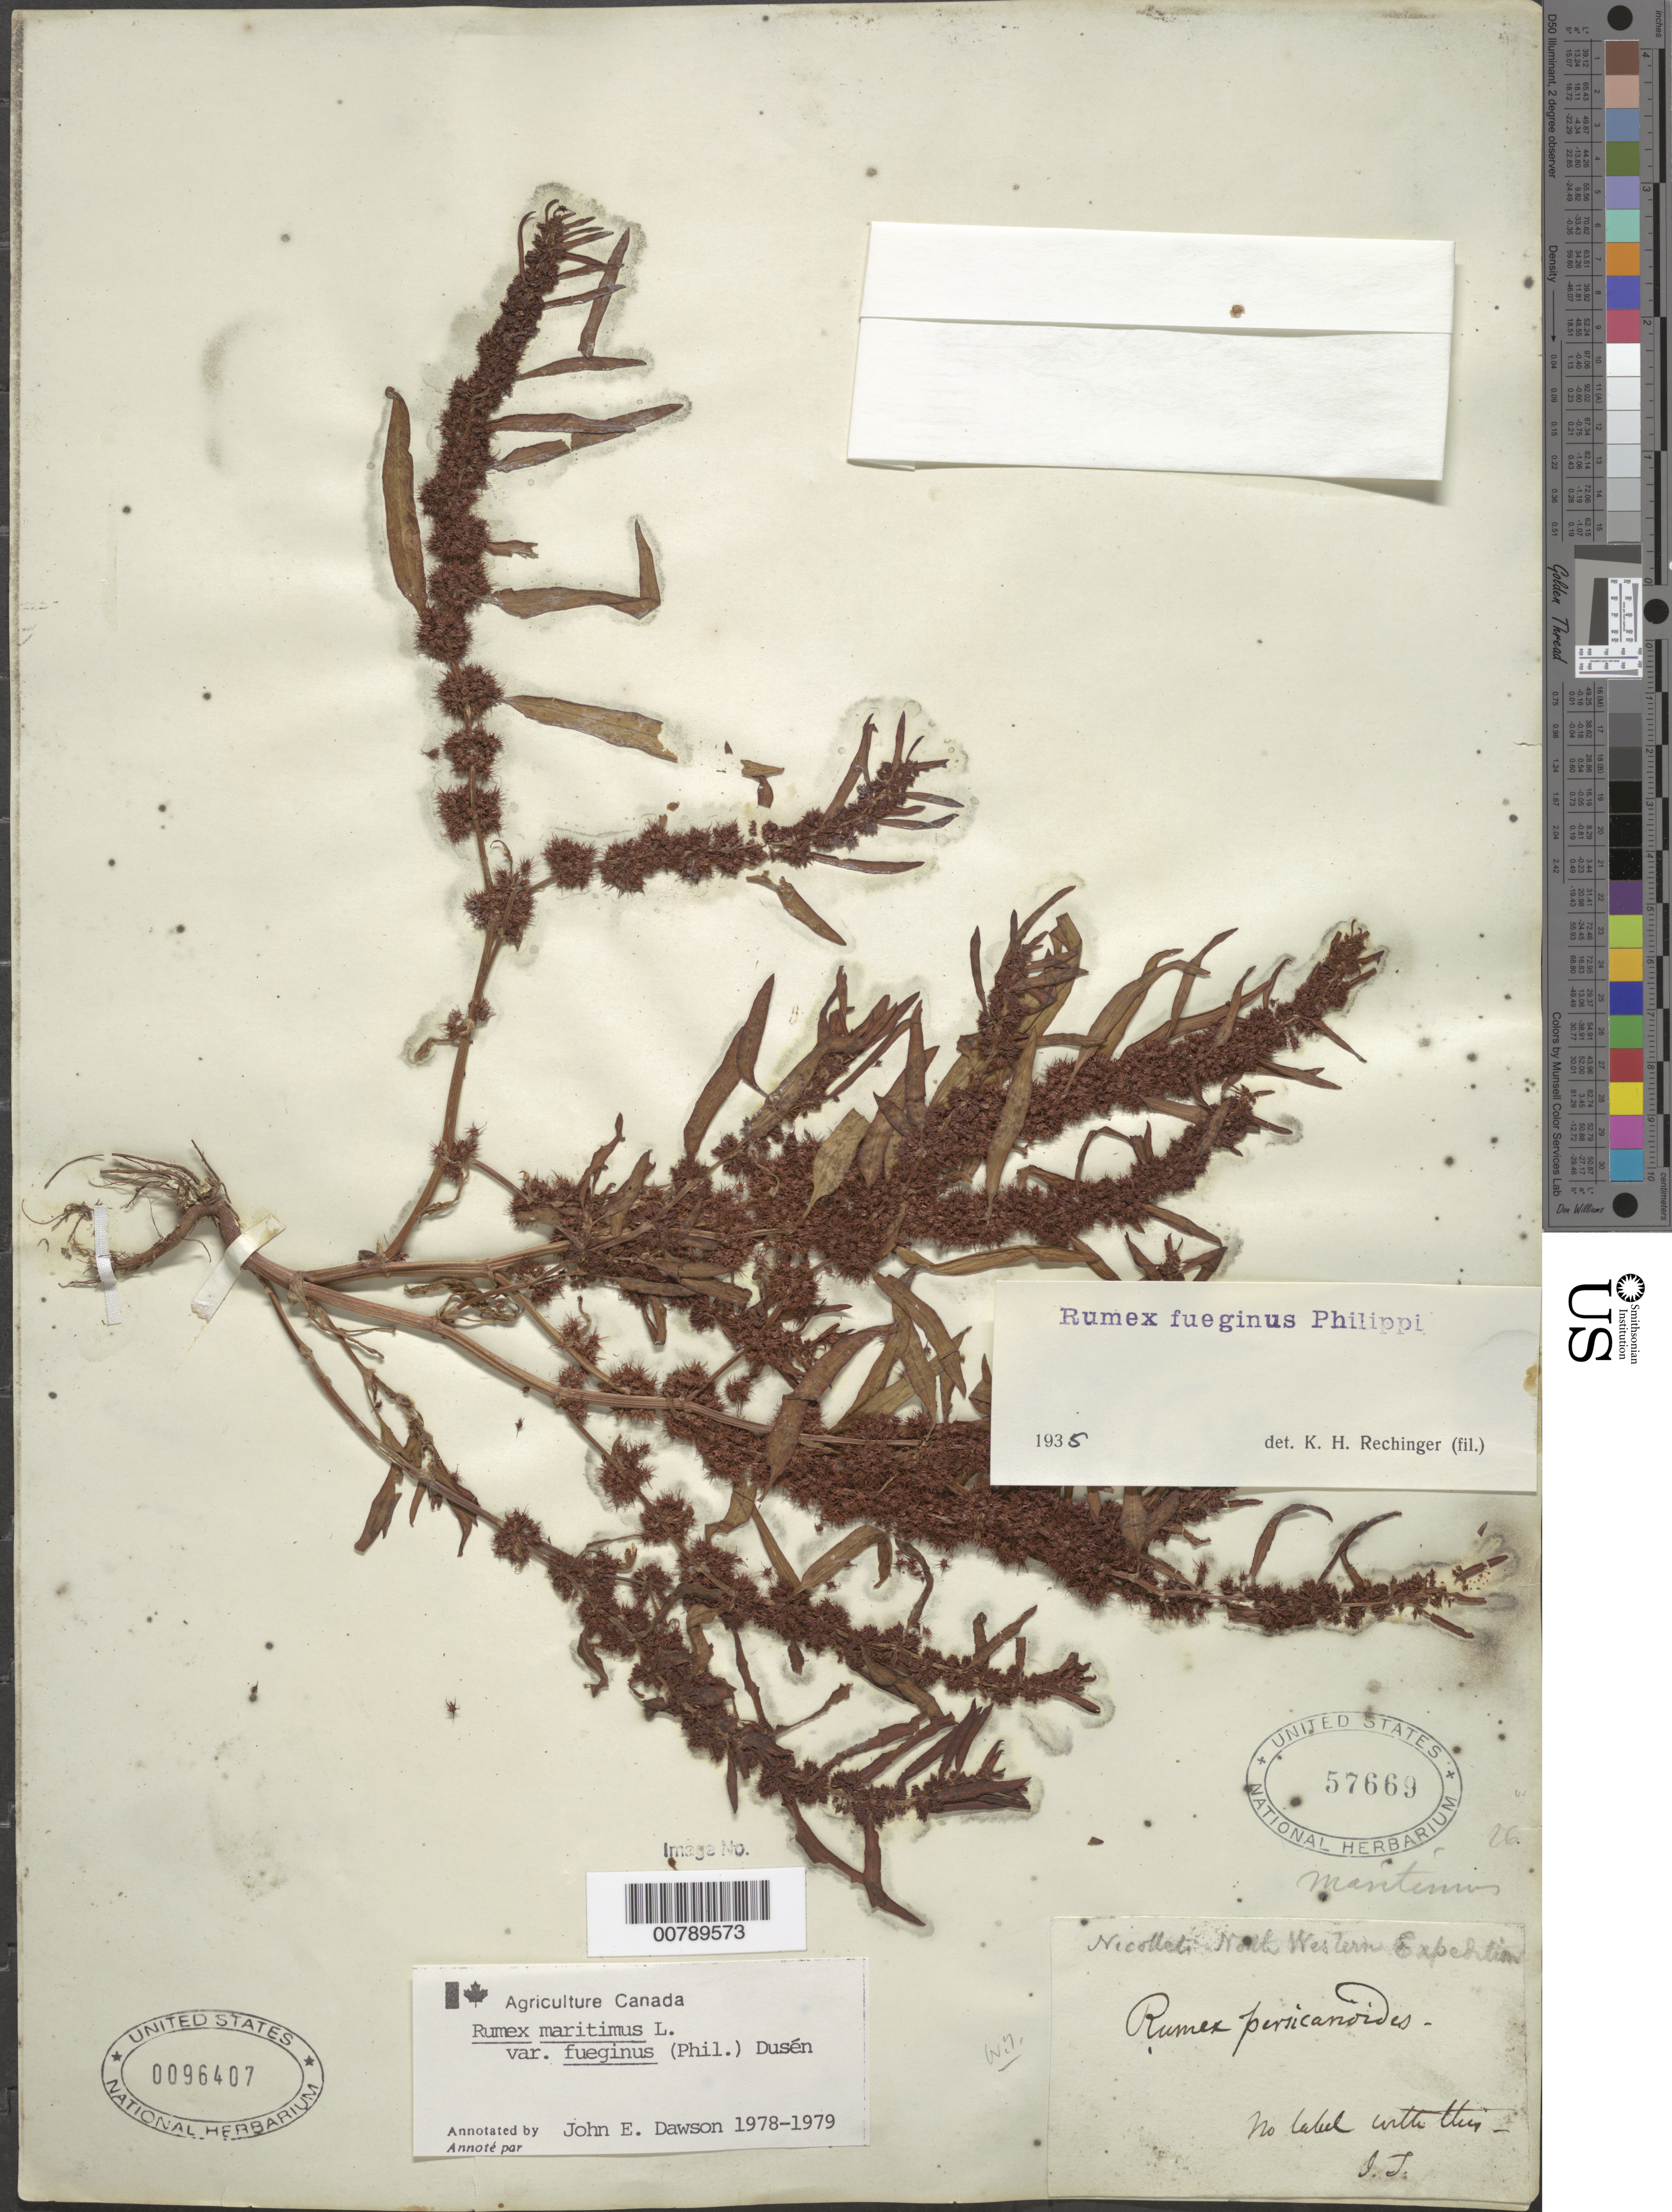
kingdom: Plantae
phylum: Tracheophyta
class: Magnoliopsida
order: Caryophyllales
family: Polygonaceae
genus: Rumex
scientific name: Rumex maritimus var. fueginus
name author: (Phil.) Dusén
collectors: C. A. Geyer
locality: North Western. I. T.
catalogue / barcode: US 57669